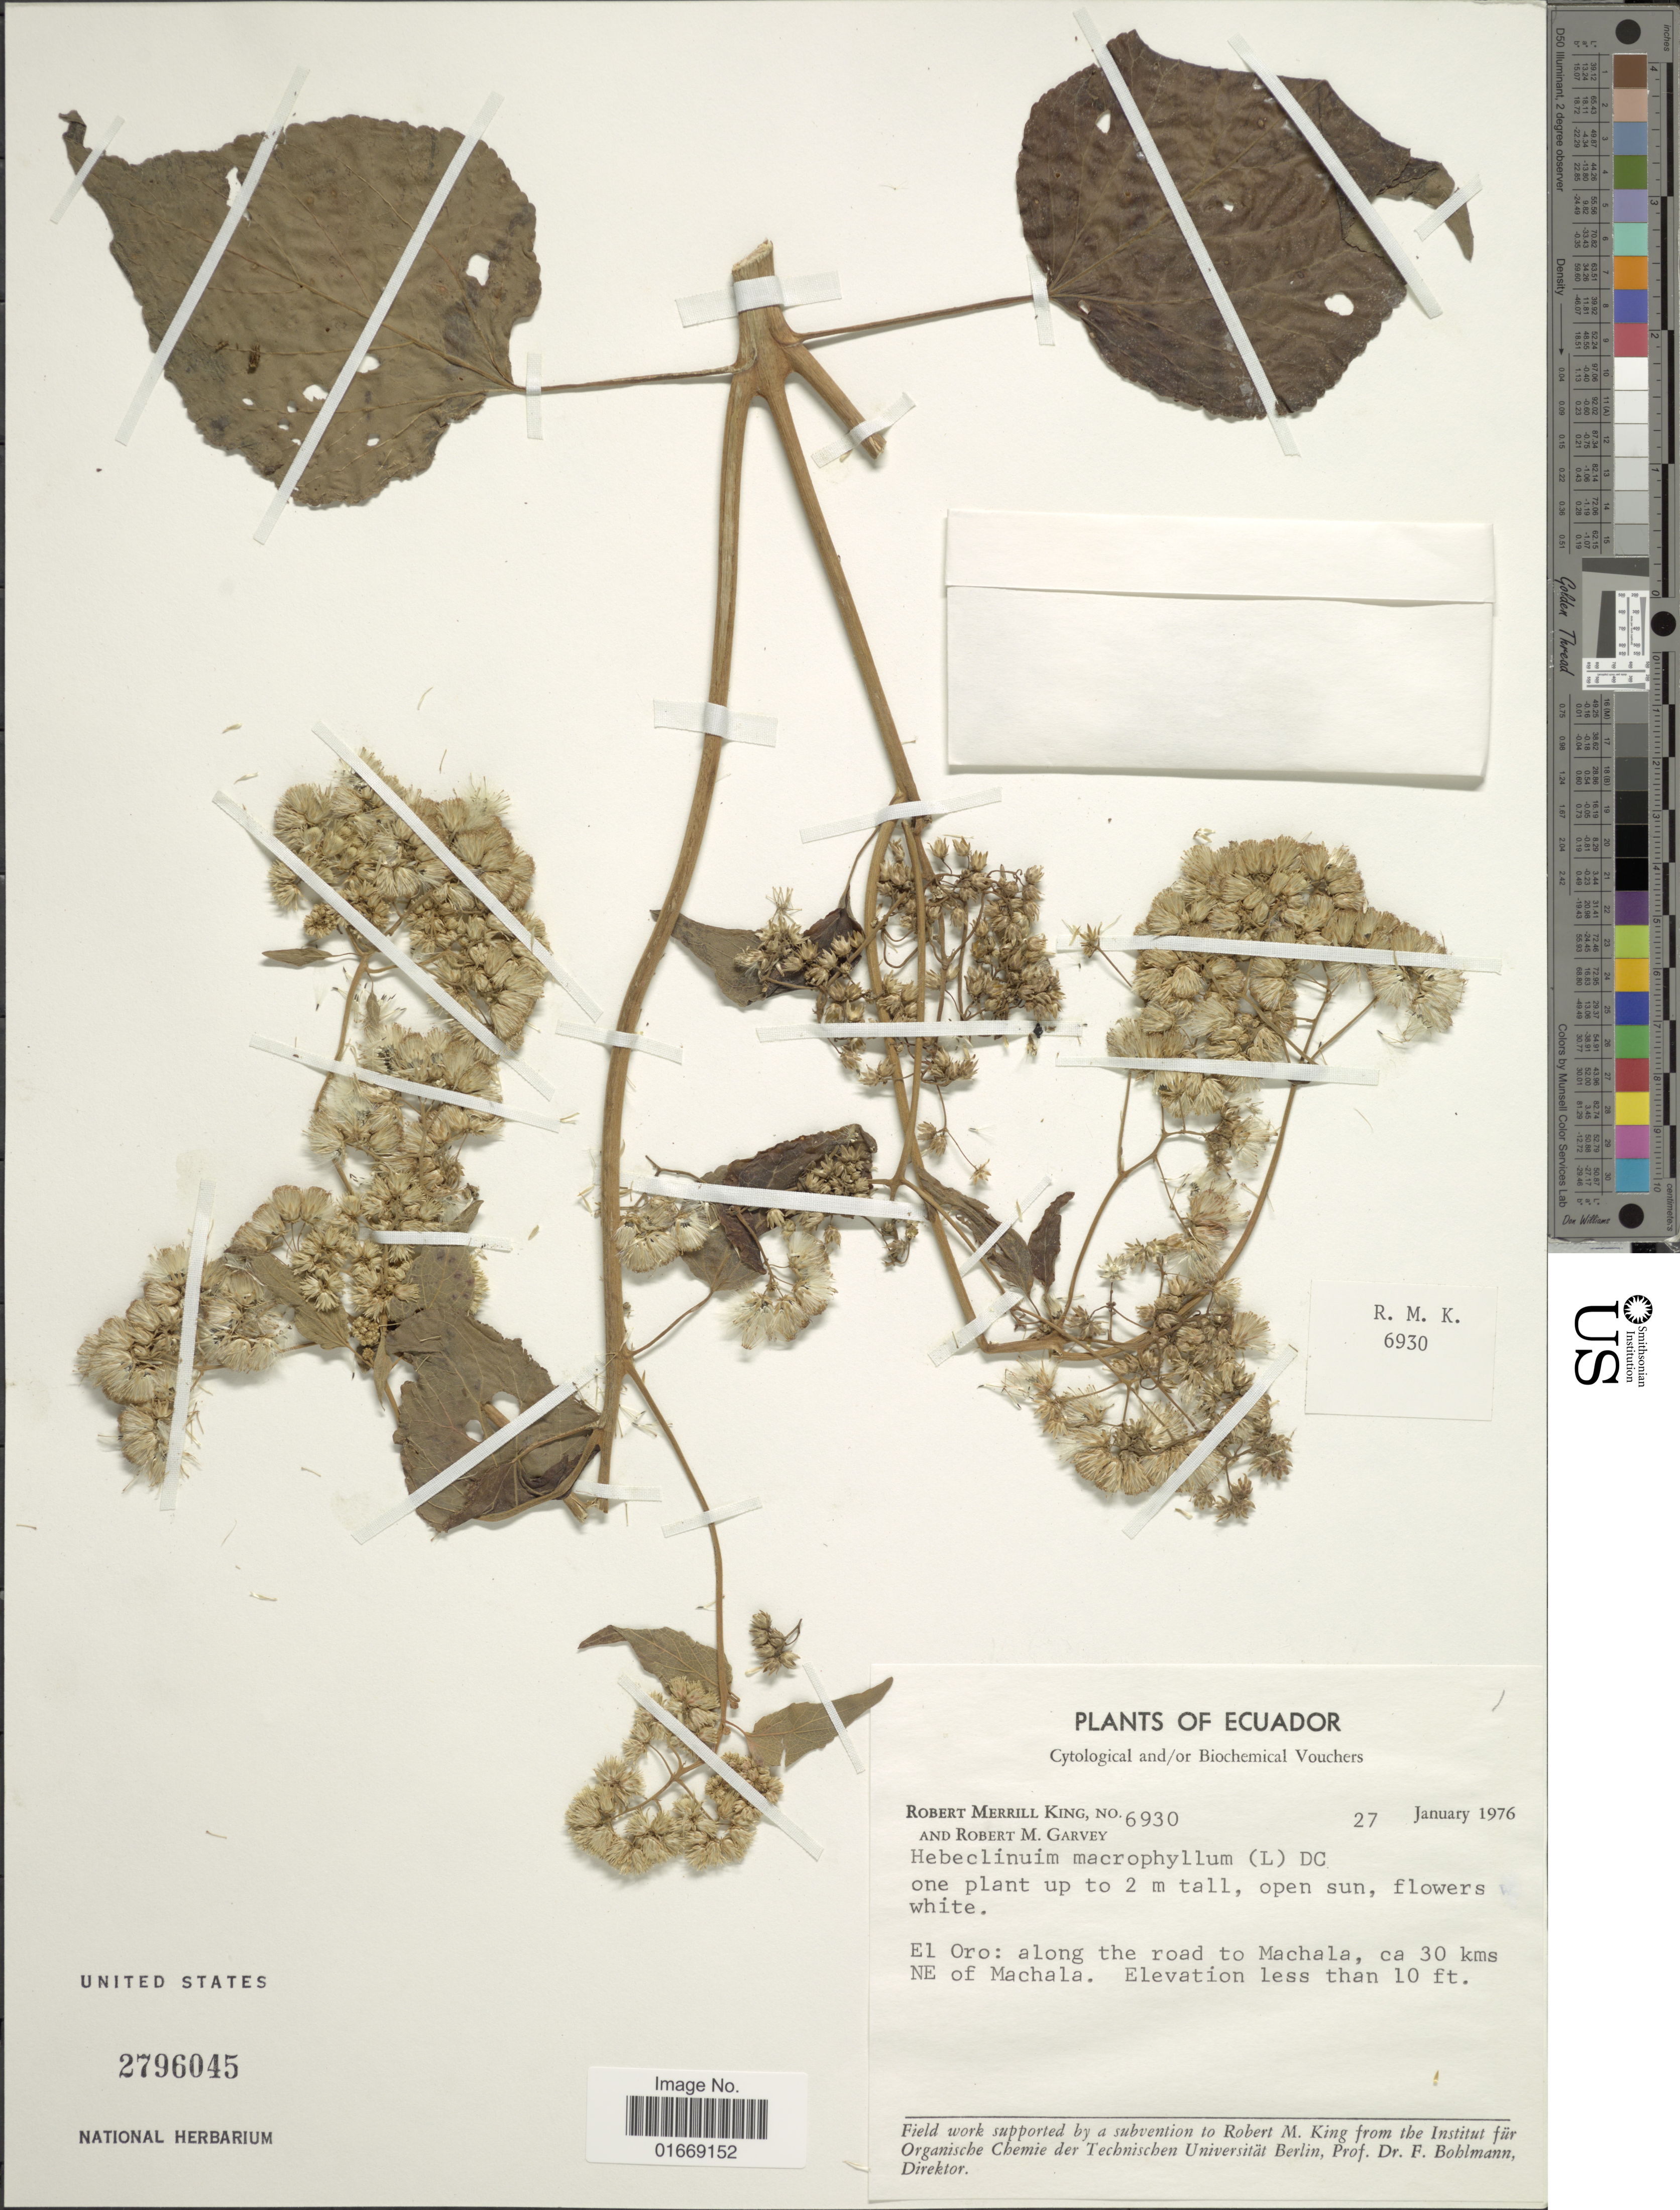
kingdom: Plantae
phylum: Tracheophyta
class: Magnoliopsida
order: Asterales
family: Asteraceae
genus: Hebeclinium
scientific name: Hebeclinium macrophyllum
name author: (L.) DC.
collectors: R. M. King & R. Garvey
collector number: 6930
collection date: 1976-01-27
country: Ecuador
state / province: El Oro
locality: Along the road to Machala, ca 30 kms NE of Machala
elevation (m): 3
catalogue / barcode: US 2796045